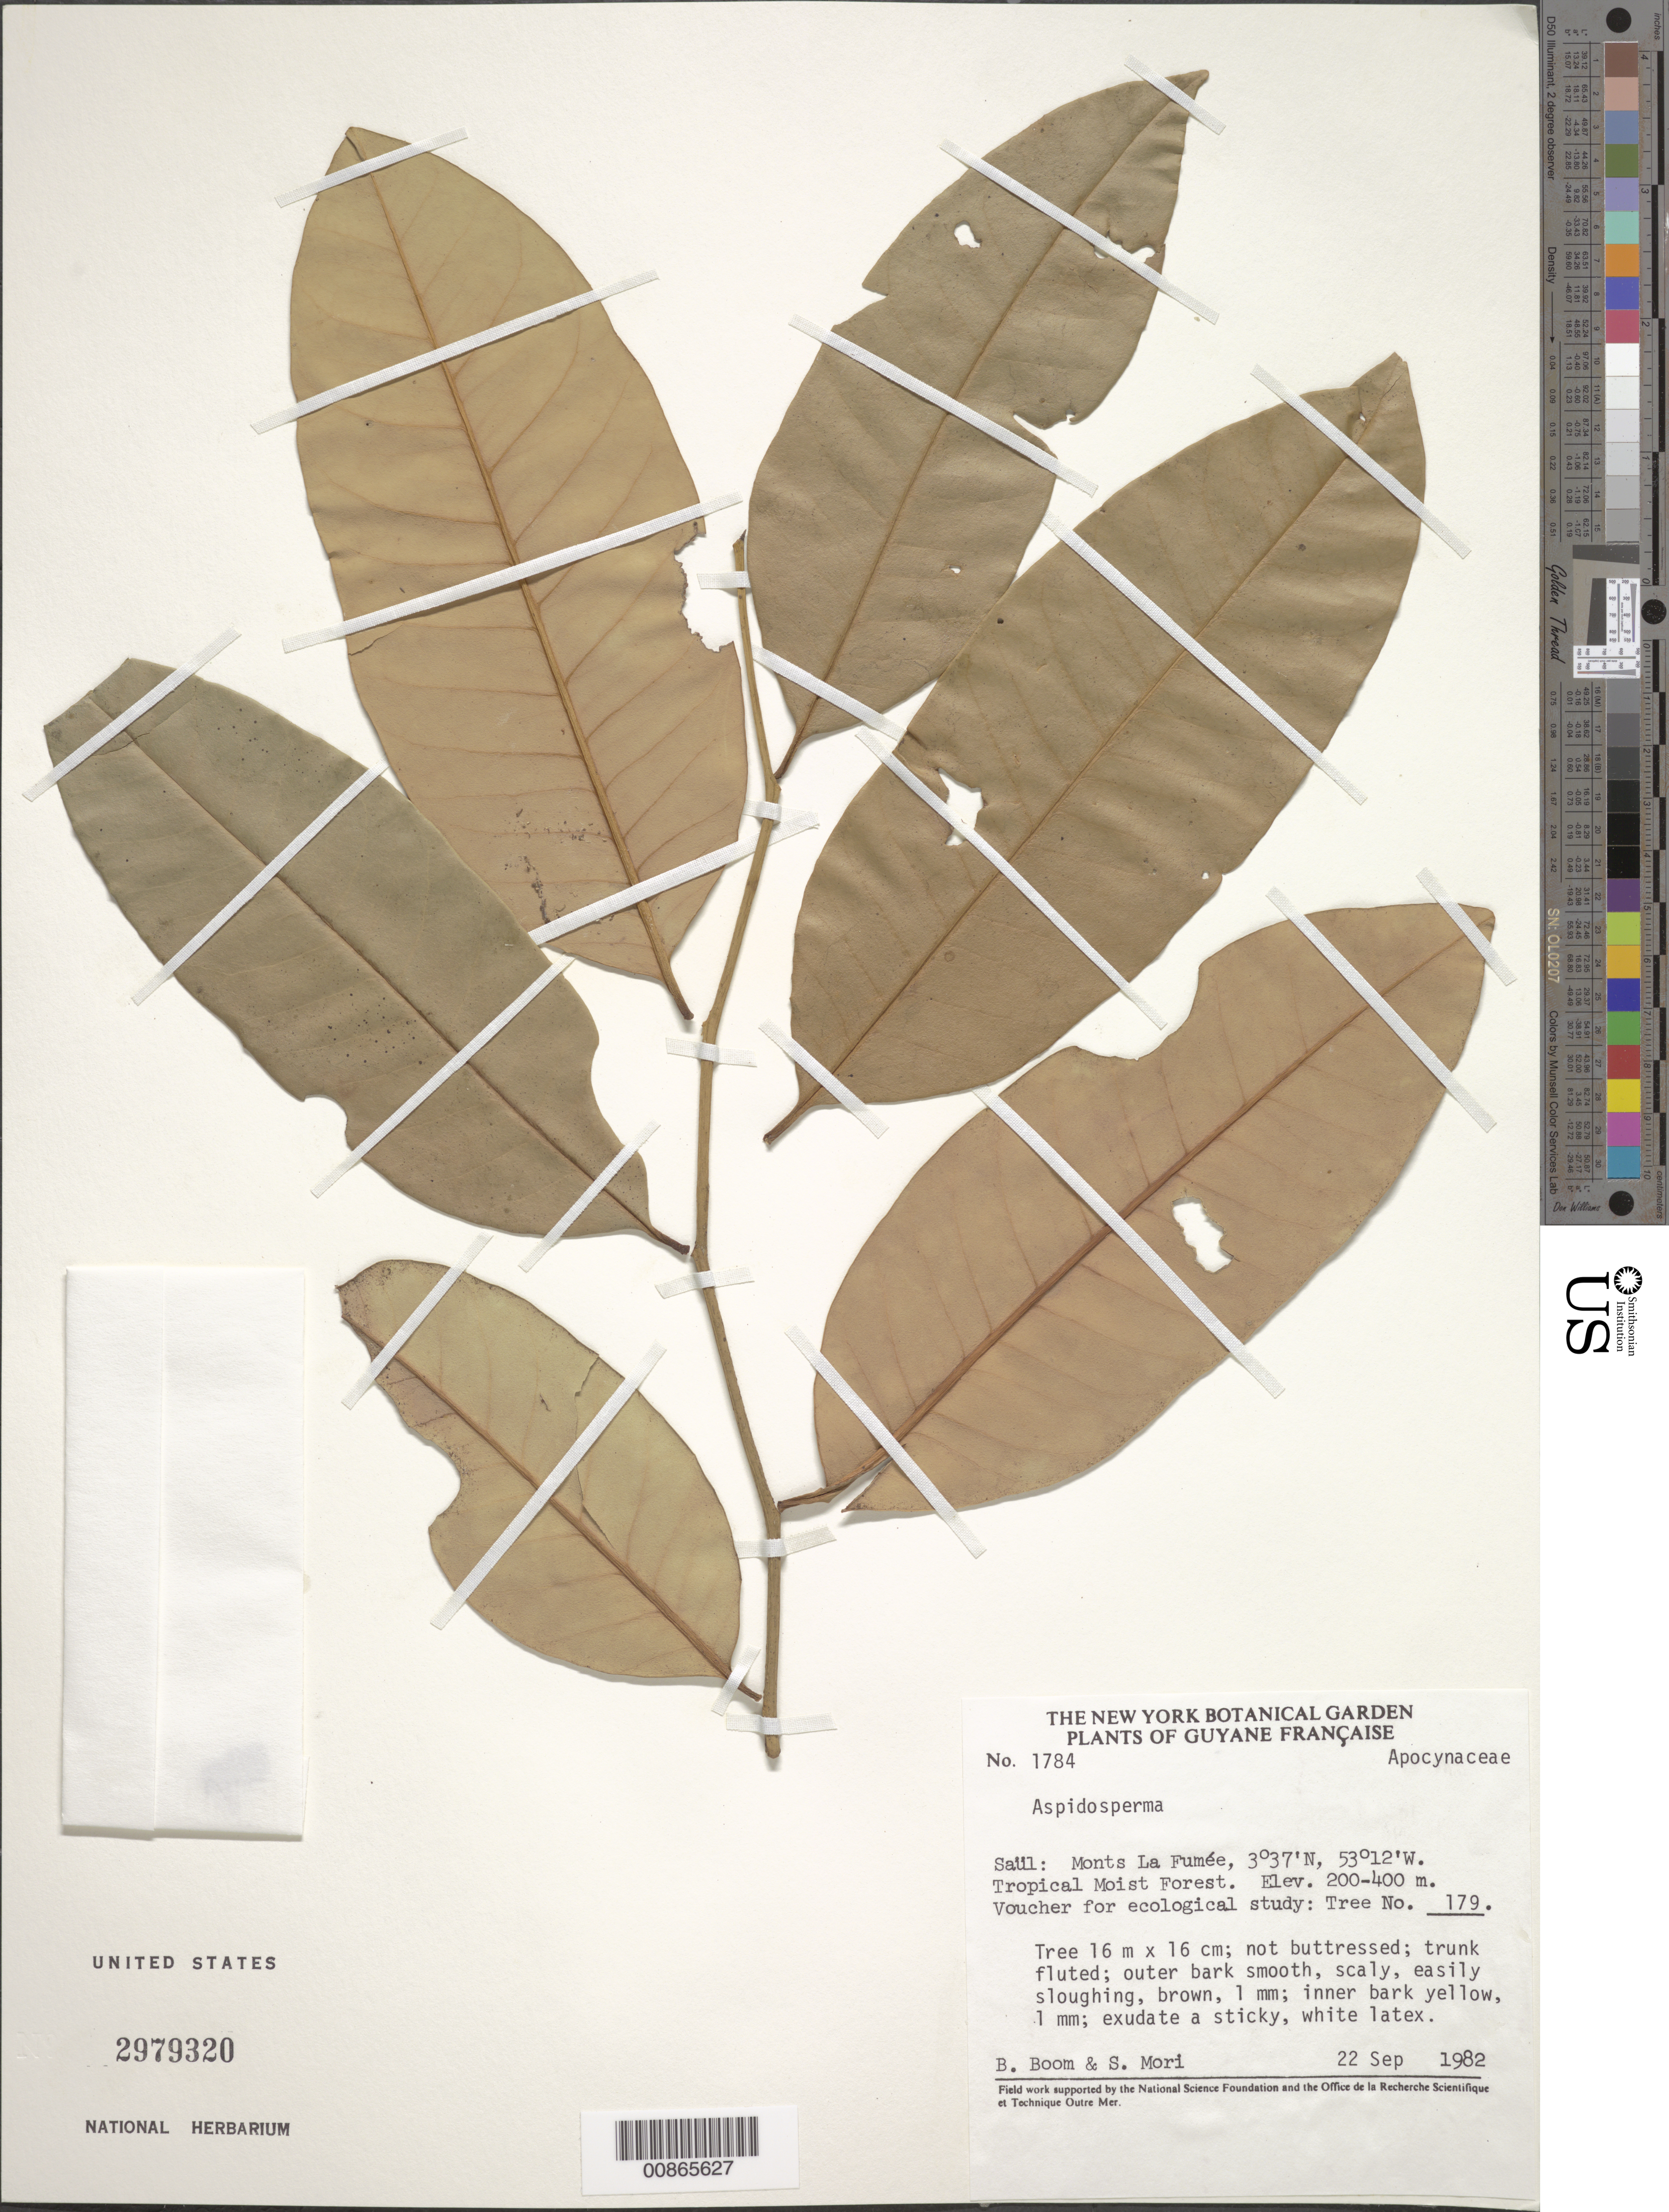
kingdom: Plantae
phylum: Tracheophyta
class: Magnoliopsida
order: Gentianales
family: Apocynaceae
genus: Aspidosperma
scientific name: Aspidosperma sp.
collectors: B. M. Boom & S. Mori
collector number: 1784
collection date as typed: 22-Sep-82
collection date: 1982-09-22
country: French Guiana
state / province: Saint-Laurent-du-Maroni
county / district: Saül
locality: Saül, Monts La Fumée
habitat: Tropical moist forest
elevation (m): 200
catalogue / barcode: US 2979320